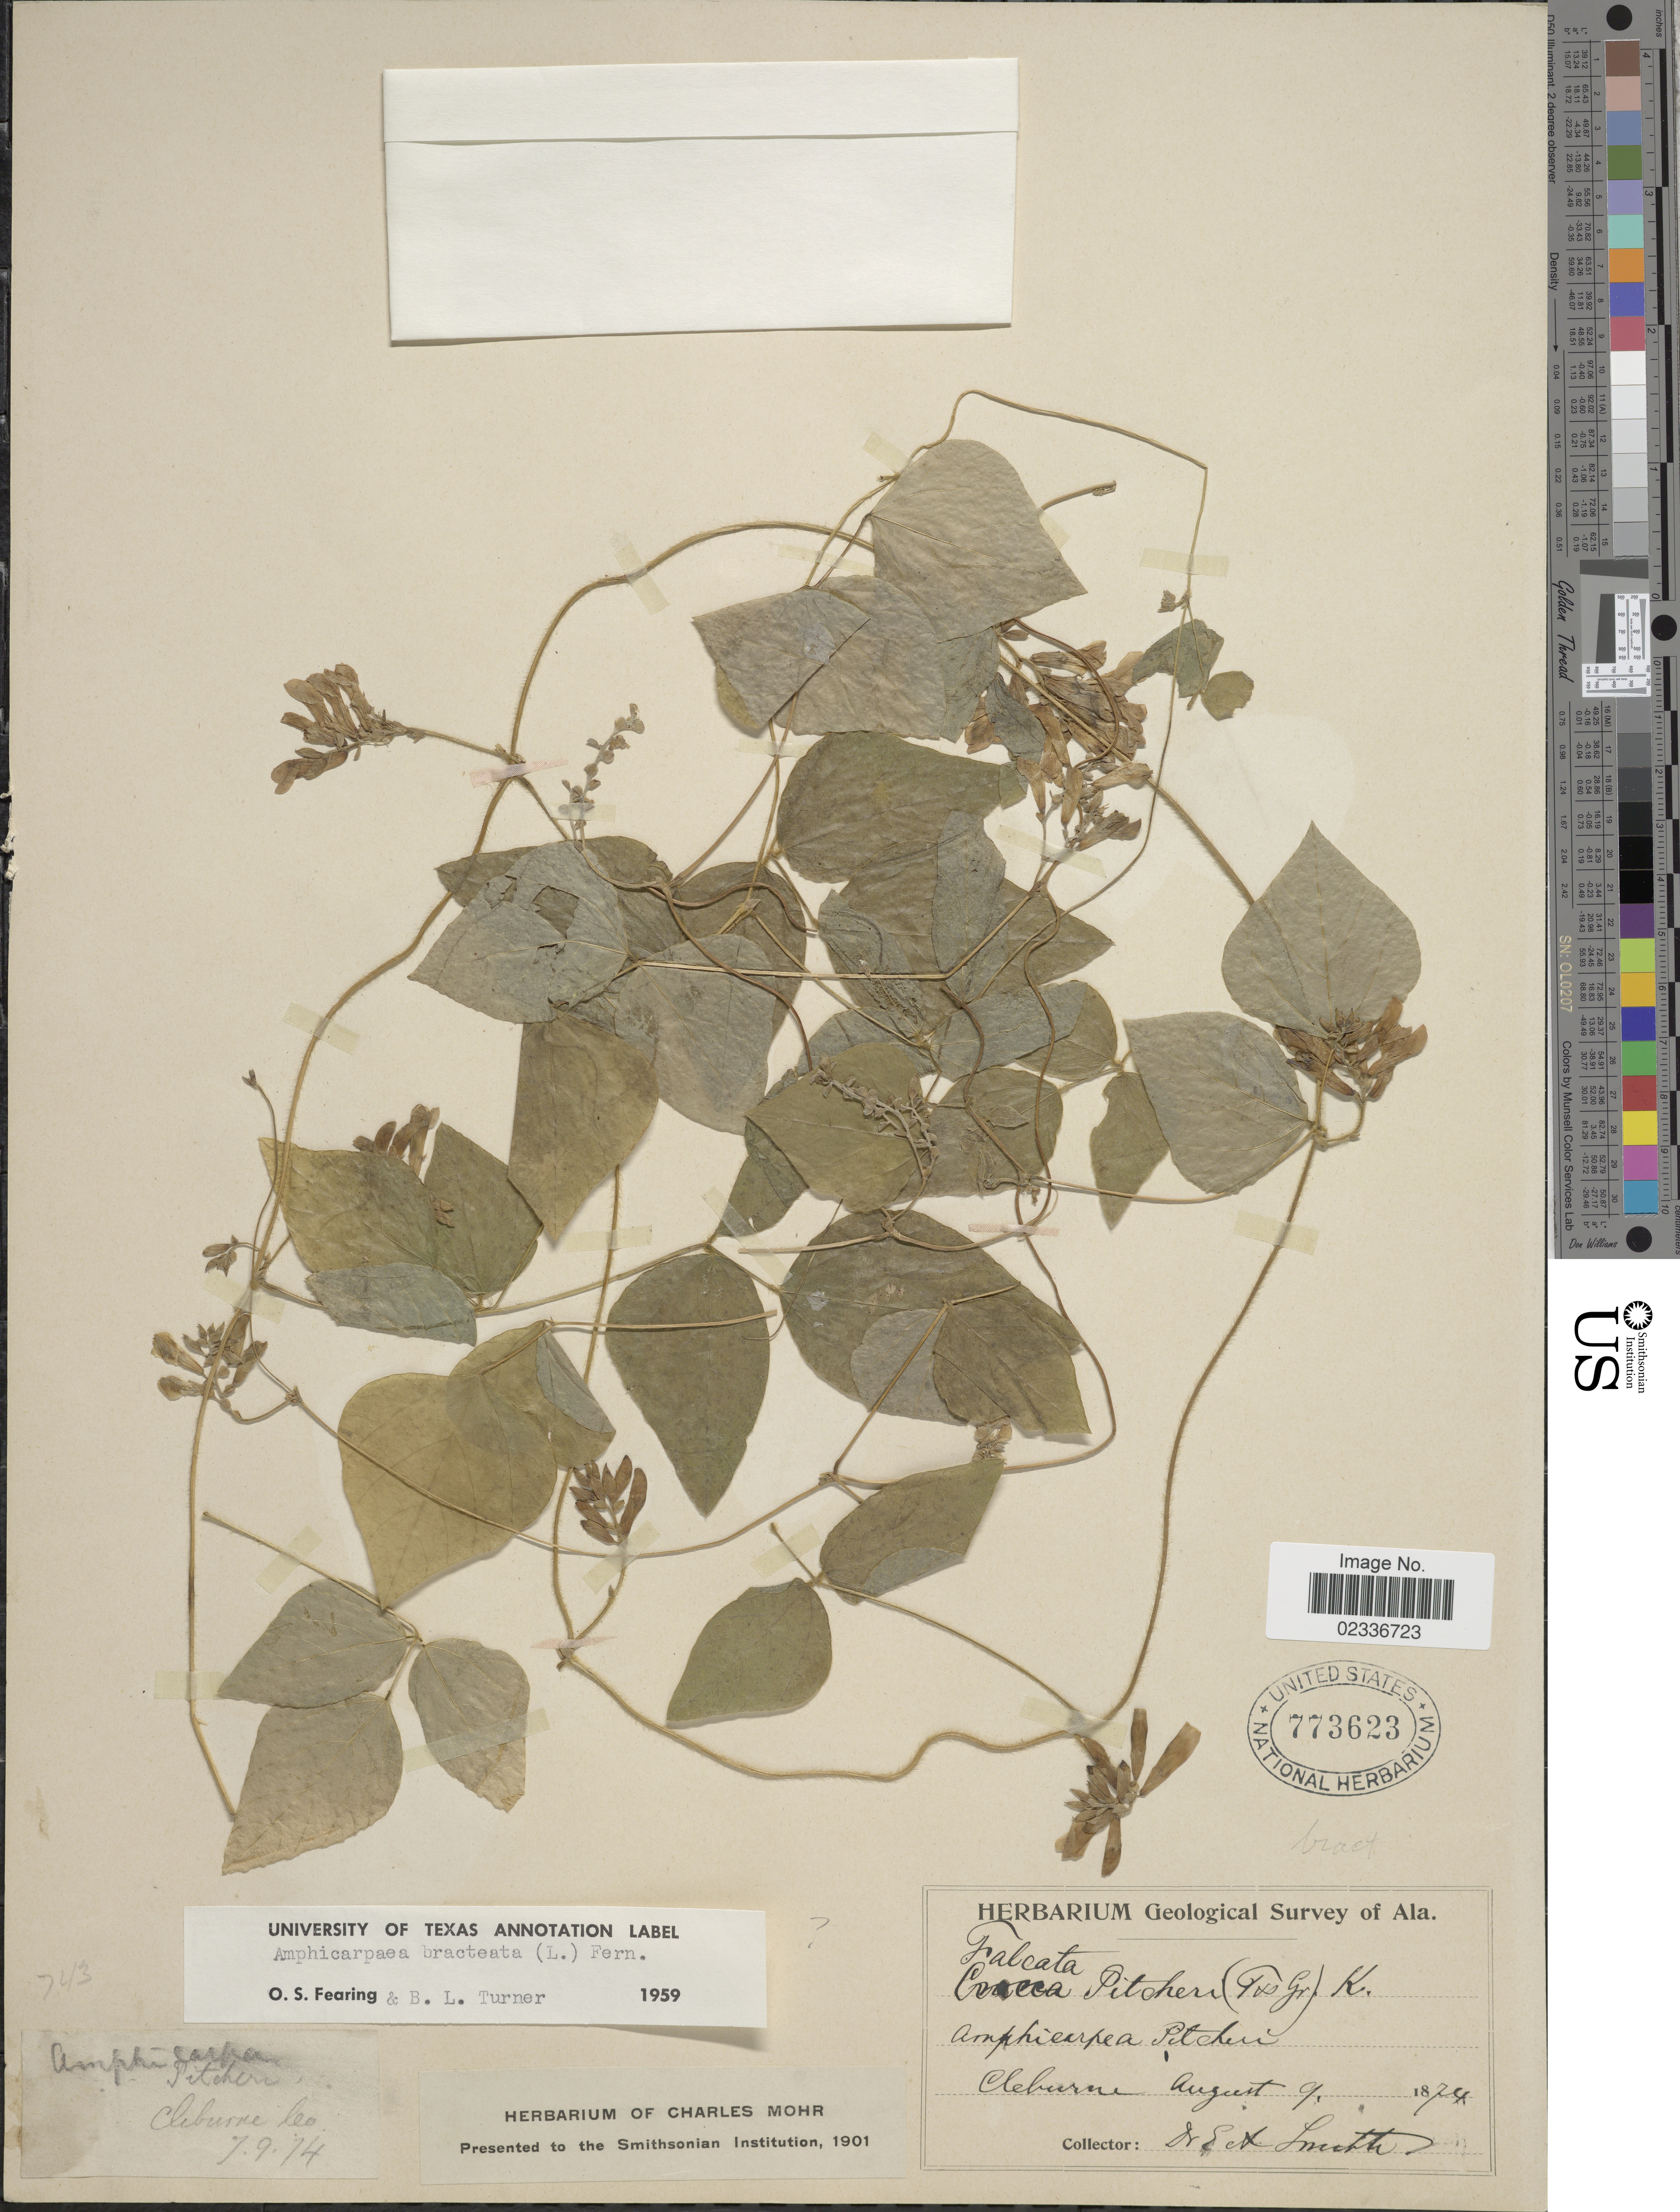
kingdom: Plantae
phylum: Tracheophyta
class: Magnoliopsida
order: Fabales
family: Fabaceae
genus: Amphicarpaea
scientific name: Amphicarpaea bracteata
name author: (L.) Fernald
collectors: E. Smith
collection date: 1874-08-09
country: United States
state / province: Alabama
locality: Cleburne Co.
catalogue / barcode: US 773623